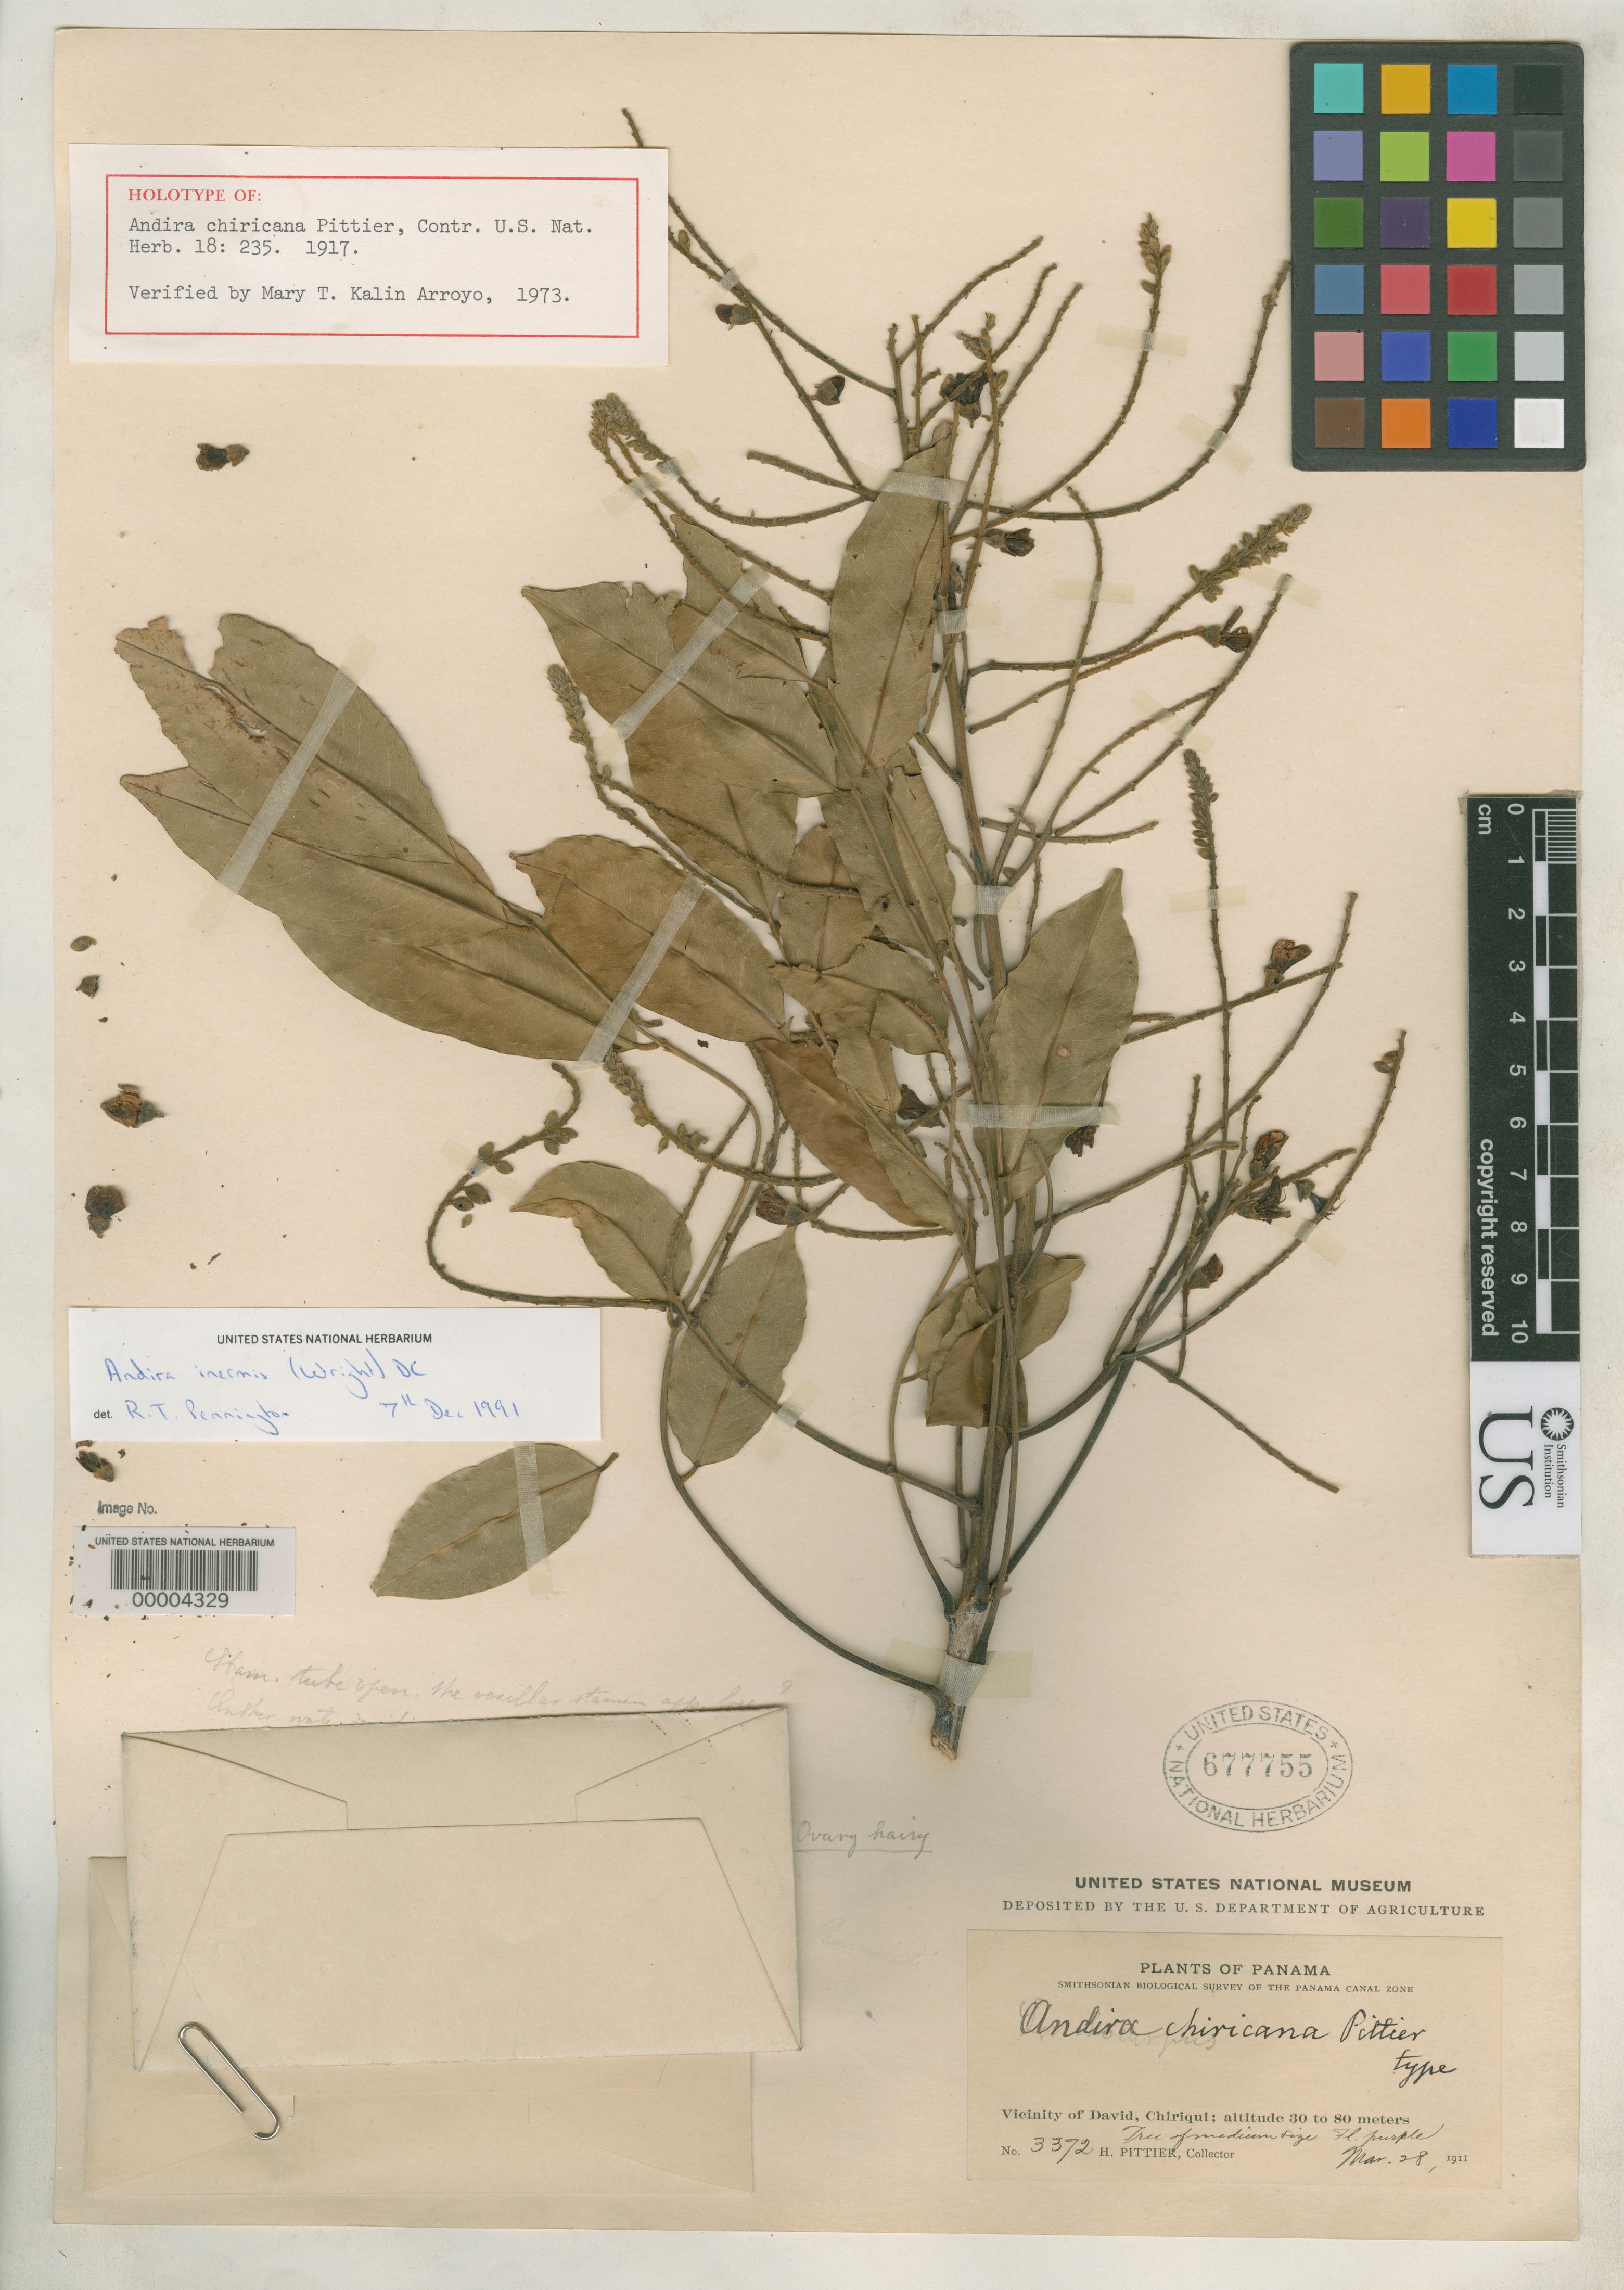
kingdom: Plantae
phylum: Tracheophyta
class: Magnoliopsida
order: Fabales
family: Fabaceae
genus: Andira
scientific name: Andira chiricana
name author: Pittier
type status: Holotype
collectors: H. F. Pittier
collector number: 3372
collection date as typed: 28 Mar 1911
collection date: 1911-03-28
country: Panama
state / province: Chiriquí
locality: David.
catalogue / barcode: US 677755